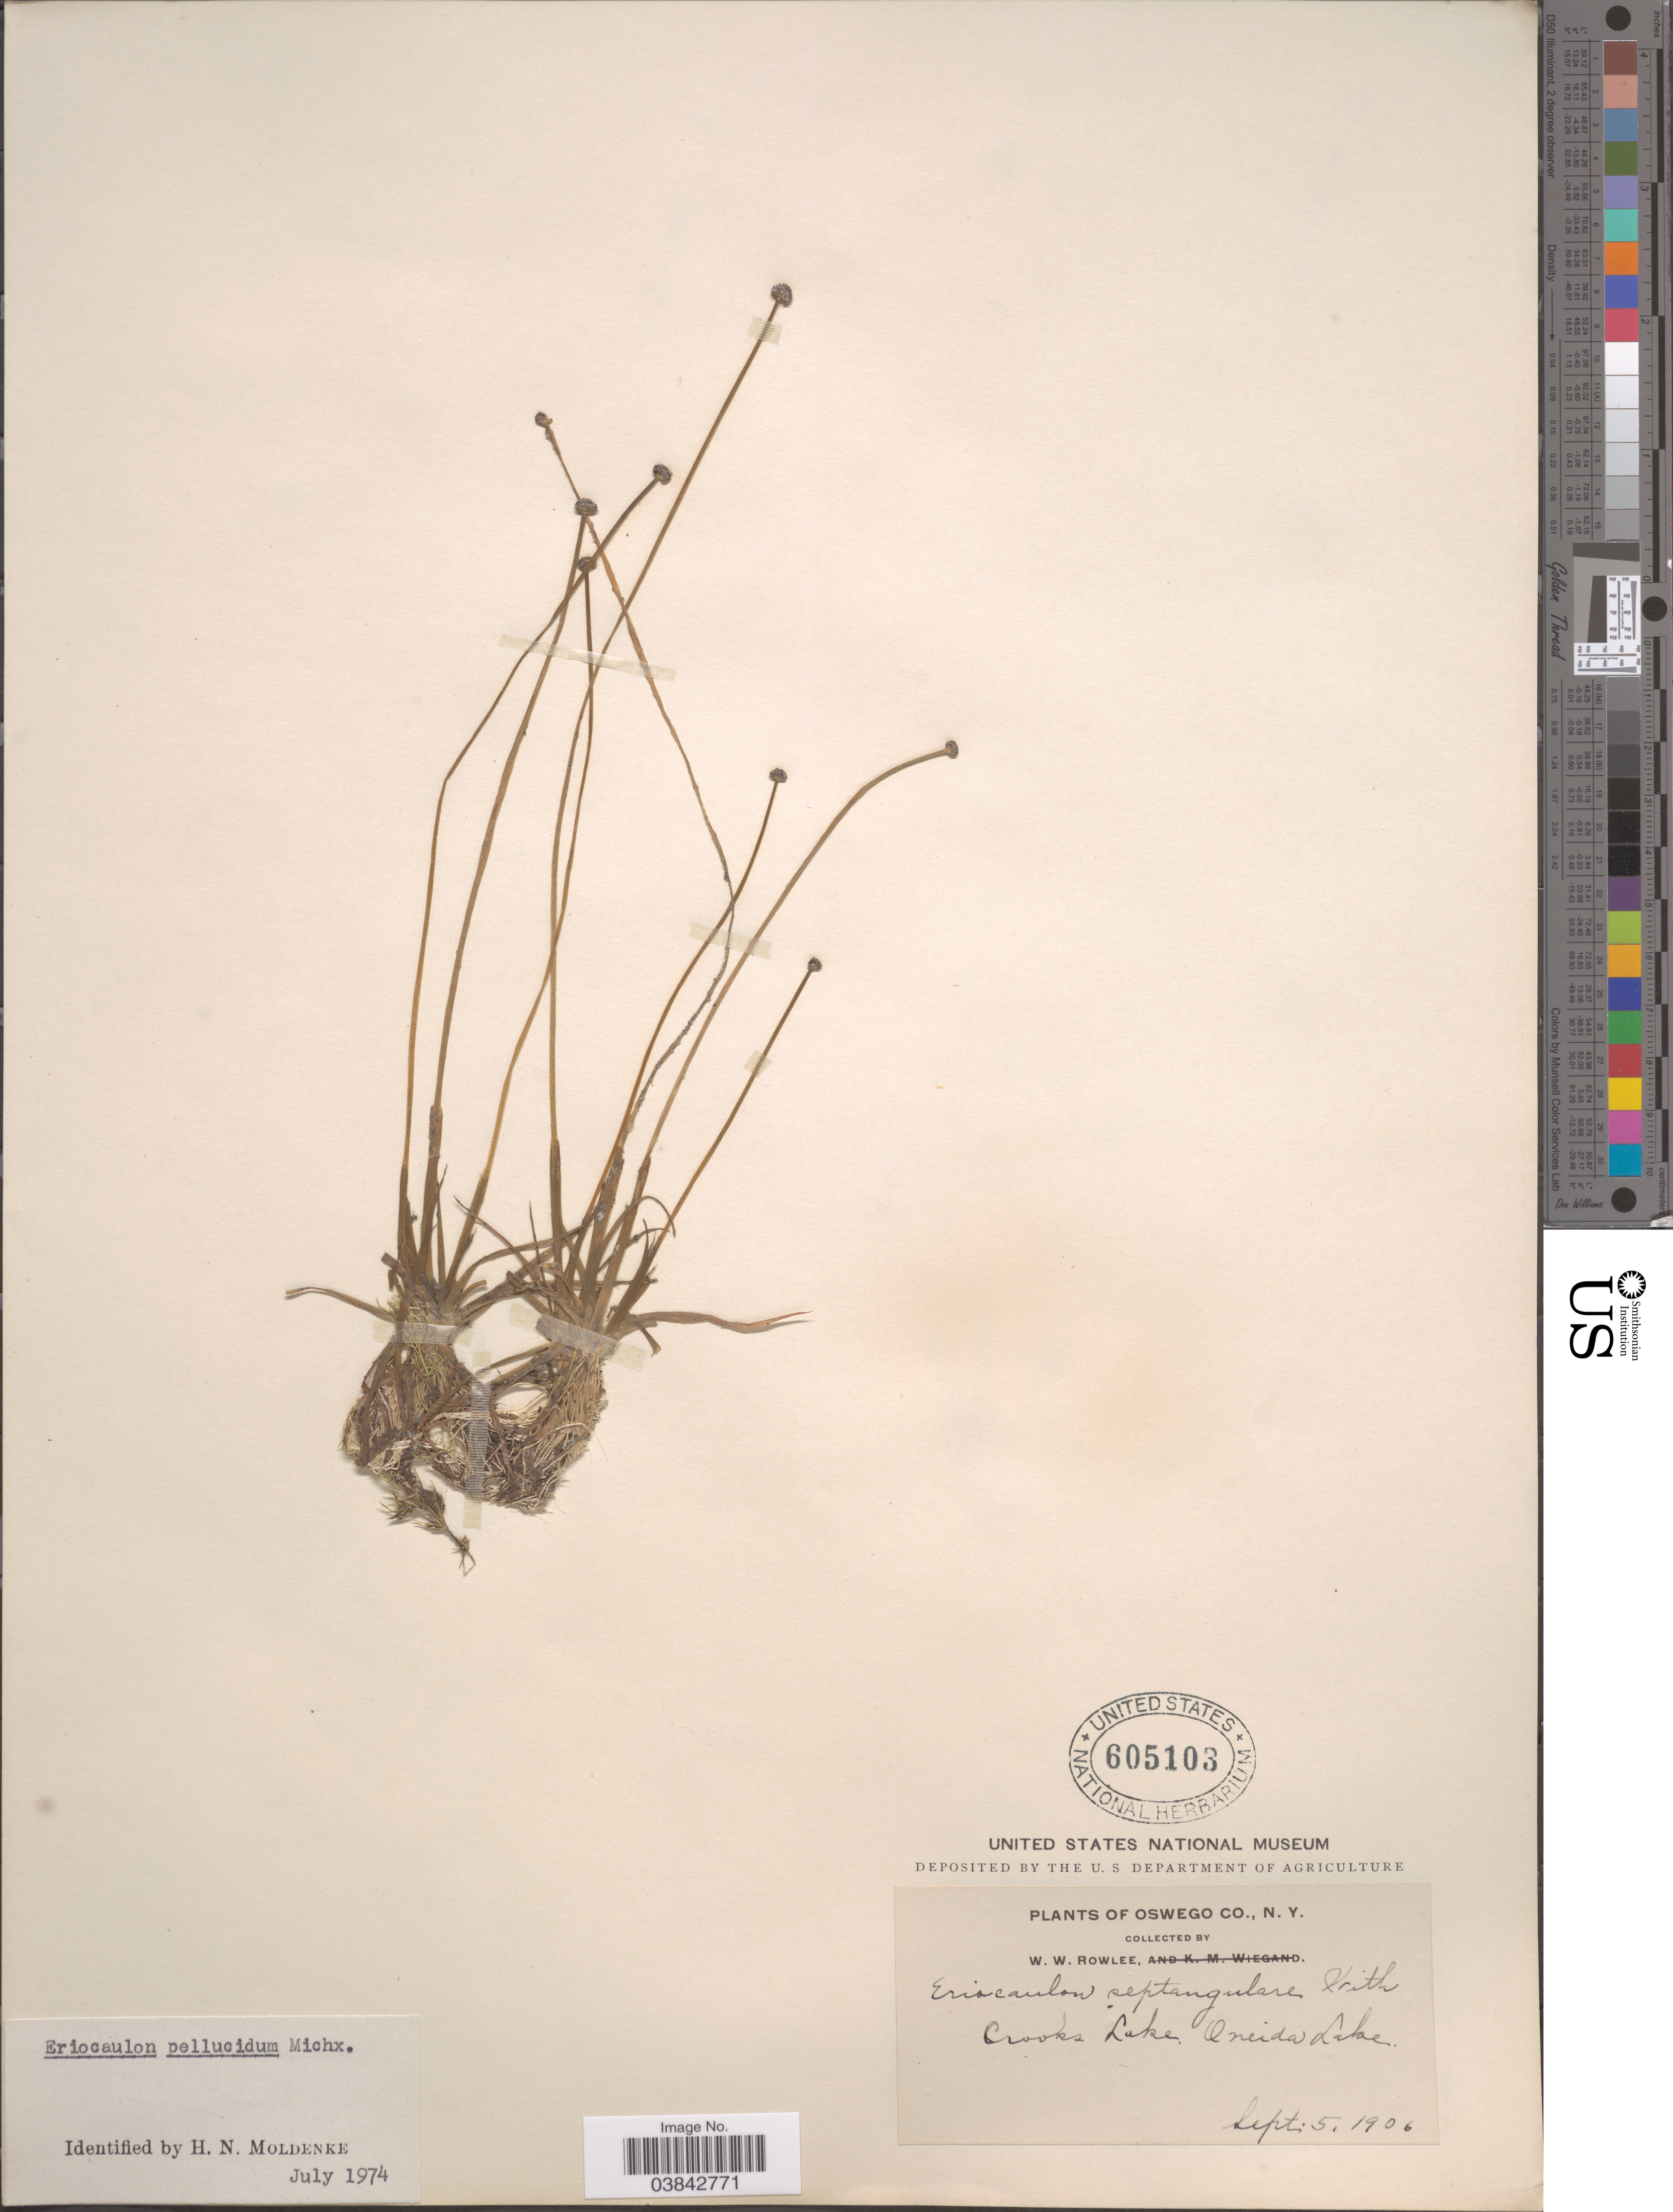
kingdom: Plantae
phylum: Tracheophyta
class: Liliopsida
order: Poales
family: Eriocaulaceae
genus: Eriocaulon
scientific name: Eriocaulon aquaticum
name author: (Hill) Druce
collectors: W. W. Rowlee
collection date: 1906-09-05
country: United States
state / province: New York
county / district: Oneida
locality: Oswego Co. Crooks Lake, Oneida Lake.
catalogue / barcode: US 605103